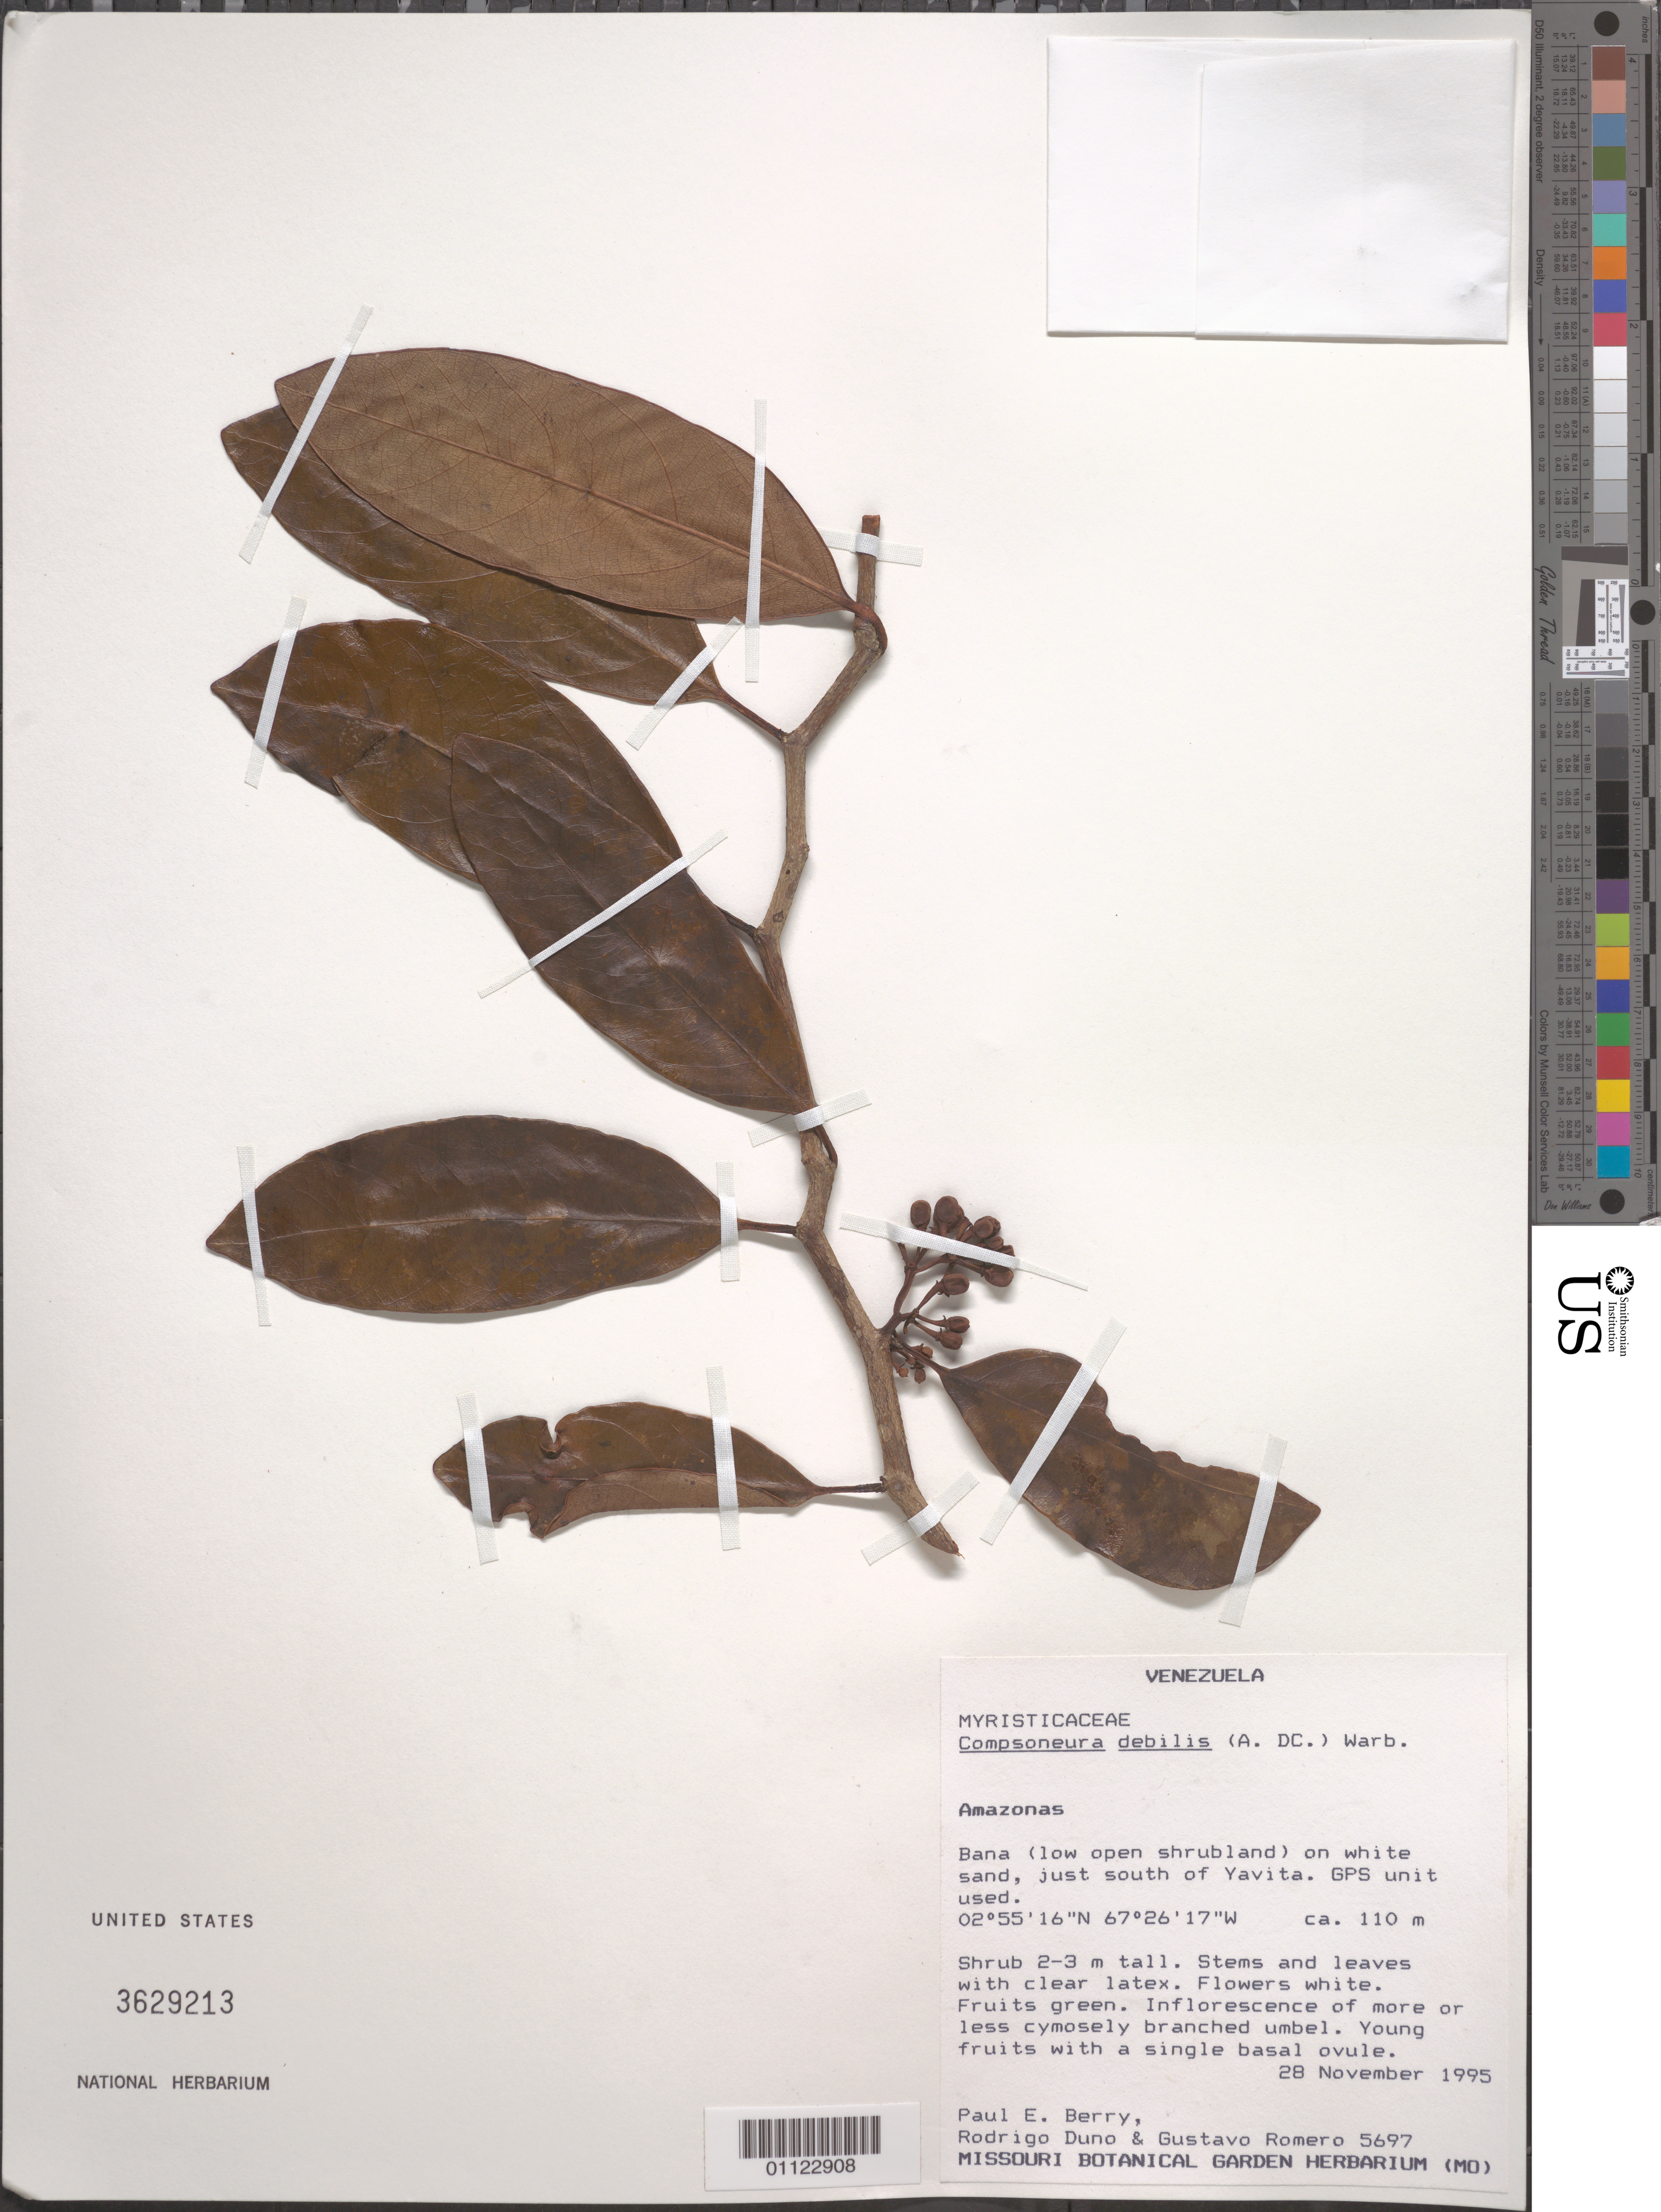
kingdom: Plantae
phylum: Tracheophyta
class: Magnoliopsida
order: Magnoliales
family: Myristicaceae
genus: Compsoneura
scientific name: Compsoneura debilis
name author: (Spruce ex A. DC.) Warb.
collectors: P. E. Berry, R. Duno de Stefano & G. A. Romero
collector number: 5697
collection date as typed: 28-Nov-95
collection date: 1995-11-28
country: Venezuela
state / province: Amazonas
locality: Yavita, just south of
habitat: Bana (low open shrubland) on white sand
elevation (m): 110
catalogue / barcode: US 3629213